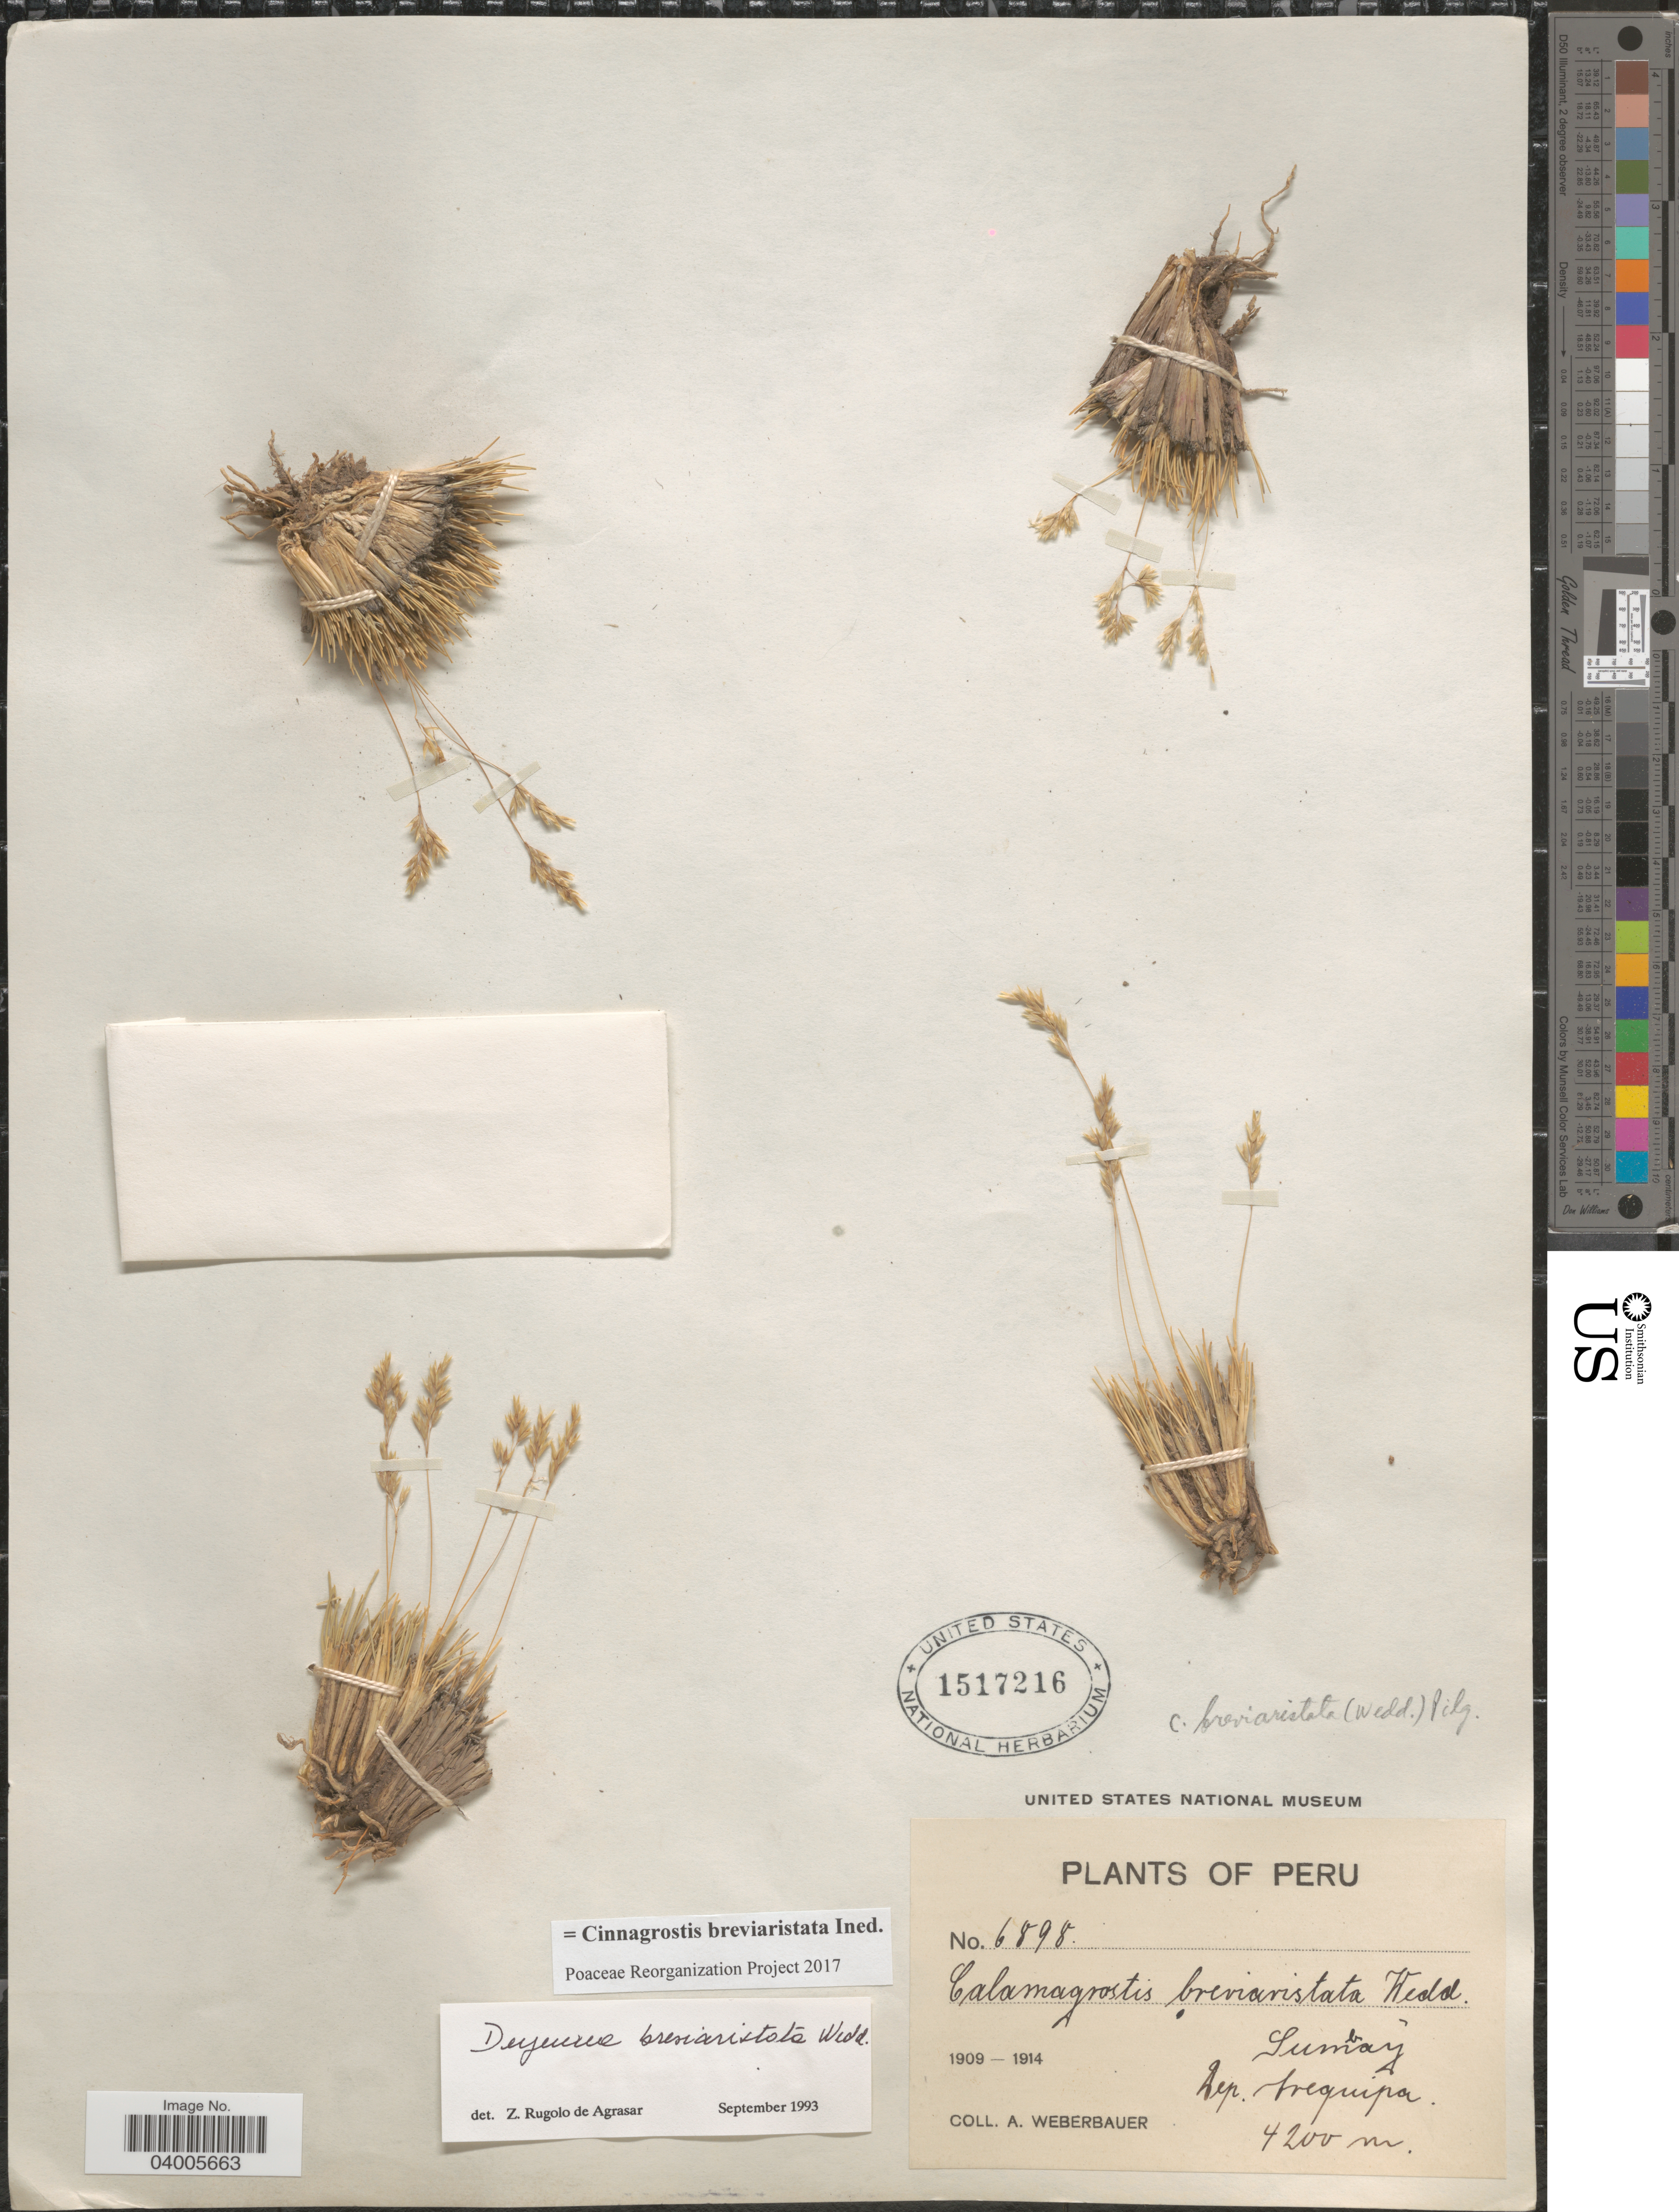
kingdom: Plantae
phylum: Tracheophyta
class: Liliopsida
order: Poales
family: Poaceae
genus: Cinnagrostis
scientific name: Cinnagrostis breviaristata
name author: (Wedd.) P.M. Peterson et al.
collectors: A. Weberbauer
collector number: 6898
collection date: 1909/1914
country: Peru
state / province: Arequipa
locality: Sumbaÿ, Dep. Arequipa.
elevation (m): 4200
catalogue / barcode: US 1517216